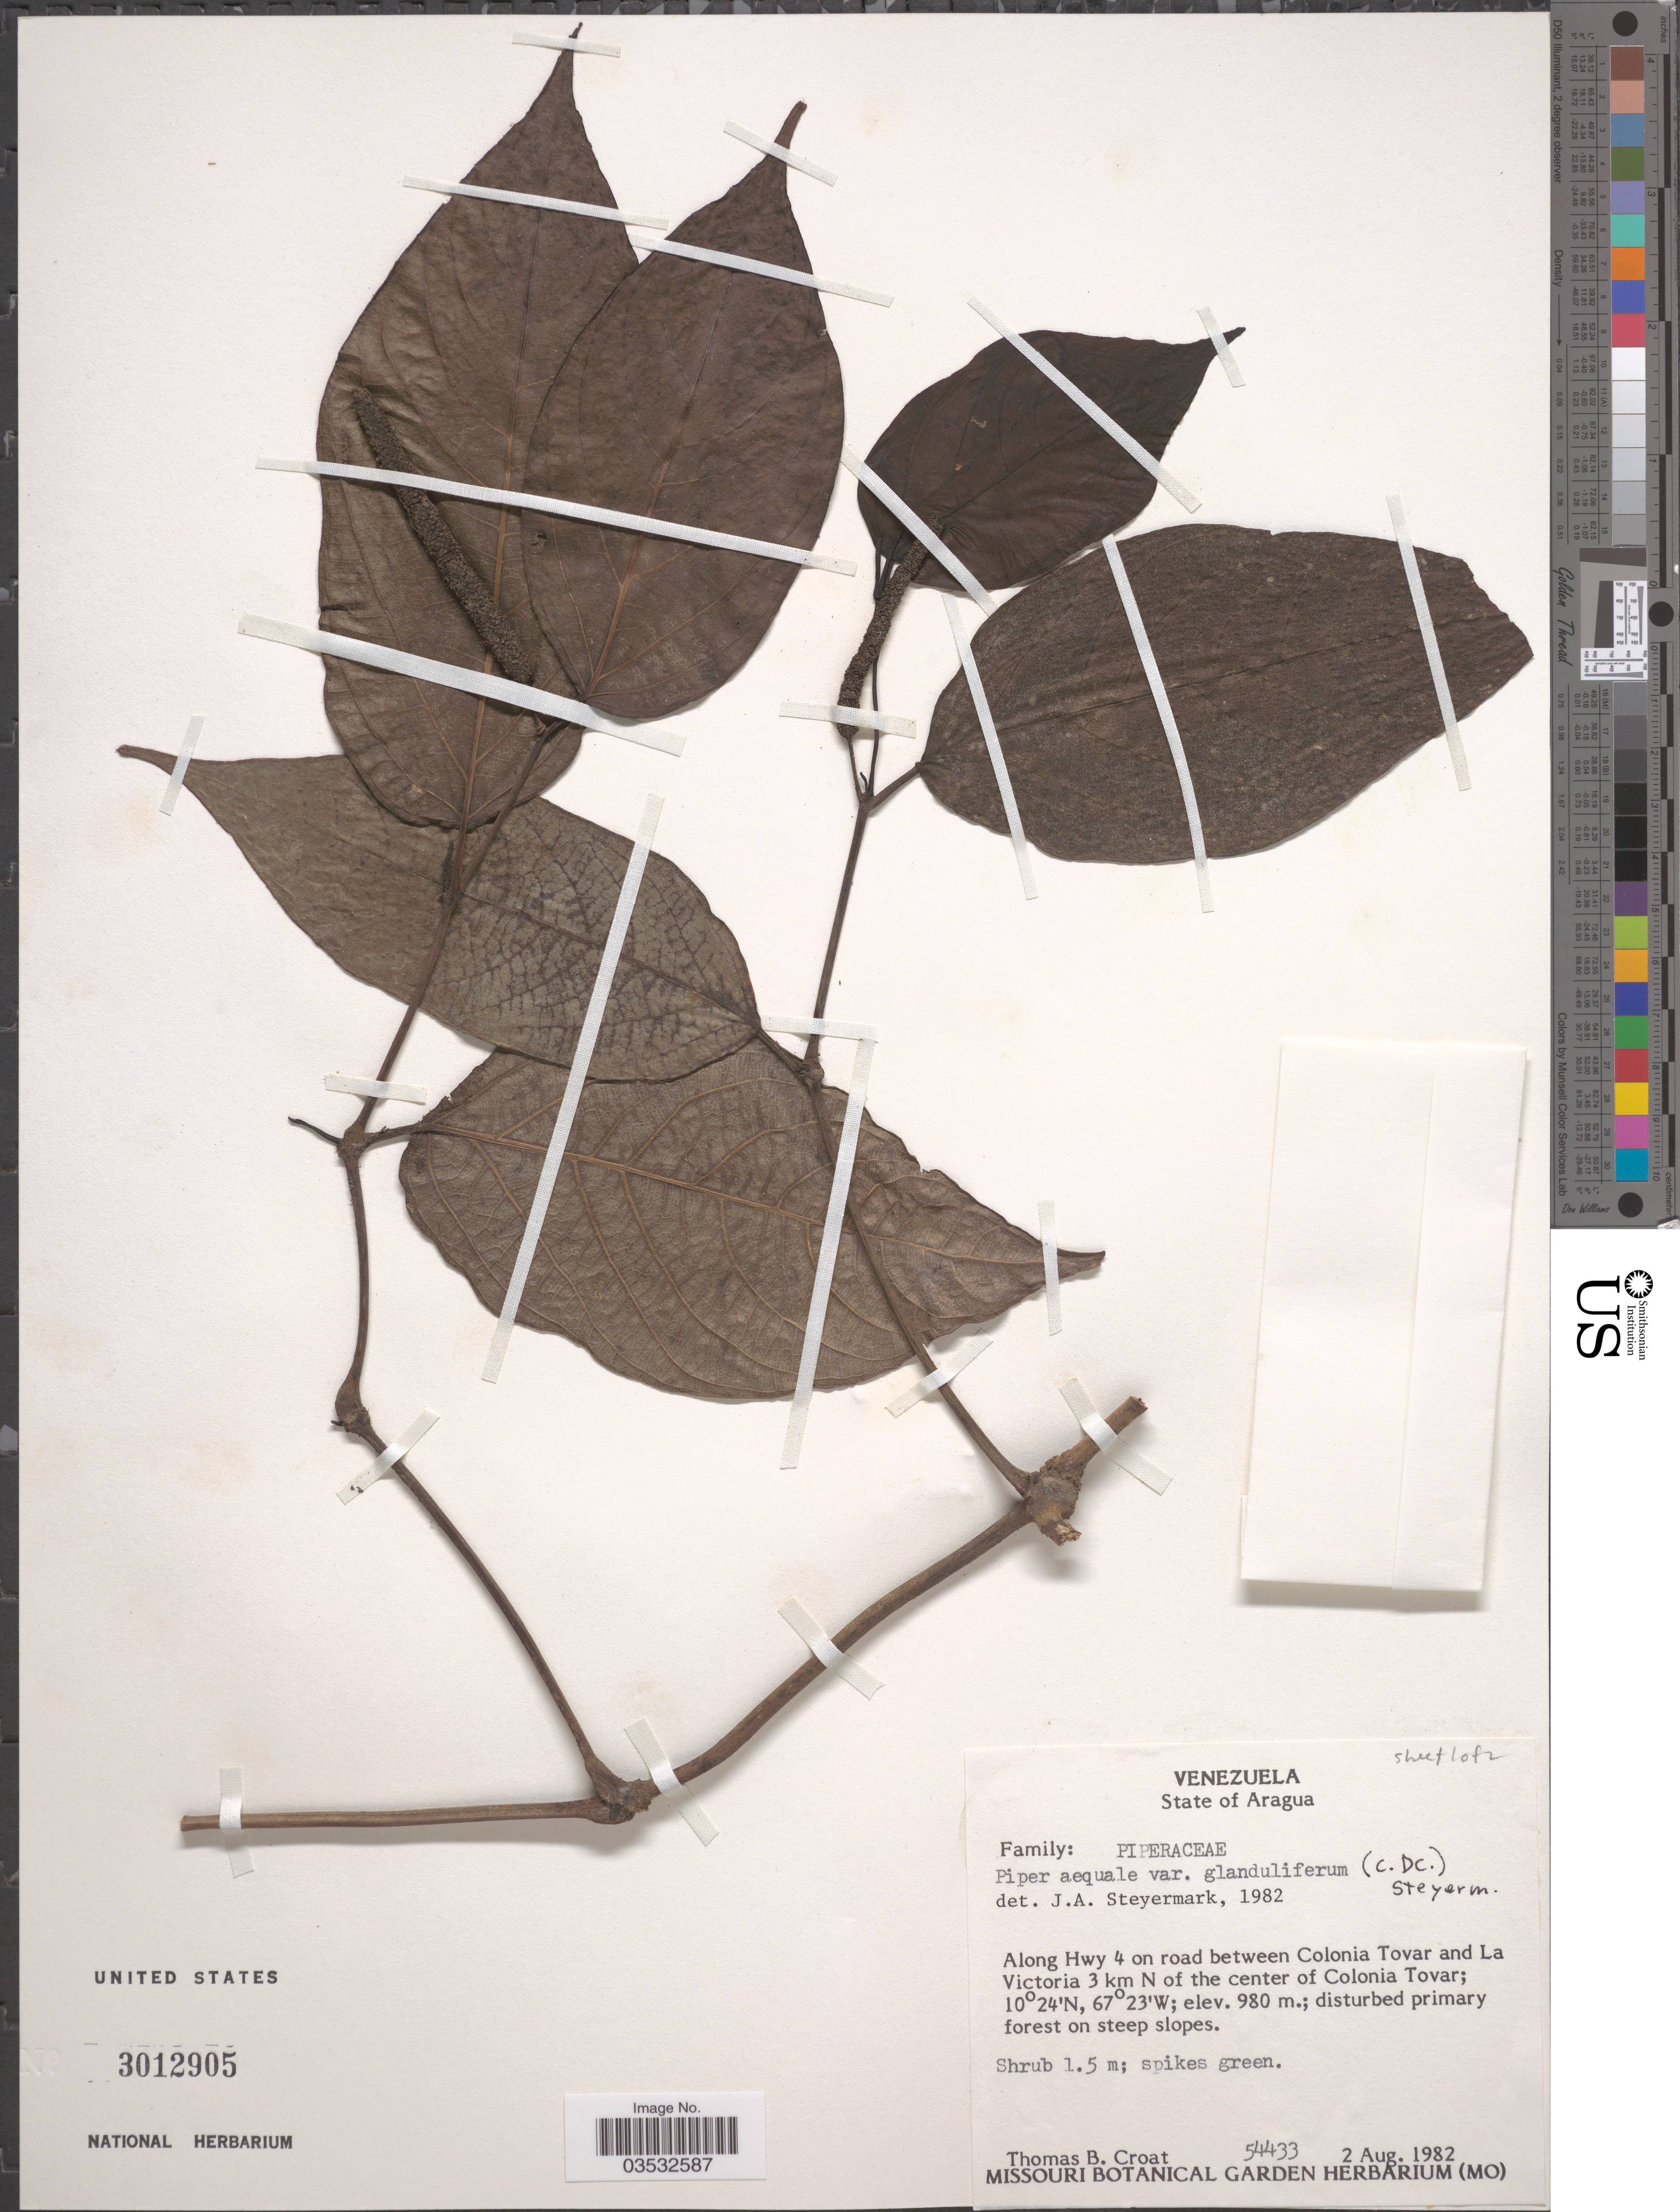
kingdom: Plantae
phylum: Tracheophyta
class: Magnoliopsida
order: Piperales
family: Piperaceae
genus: Piper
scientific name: Piper glanduligerum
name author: C. DC.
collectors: T. B. Croat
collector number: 54433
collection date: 1982-08-02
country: Venezuela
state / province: Aragua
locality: Along Hwy 4 on road betweeen Colonia Tovar and La Victoria 3 km N of the center of Colonia Tovar.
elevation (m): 980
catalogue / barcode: US 3012905